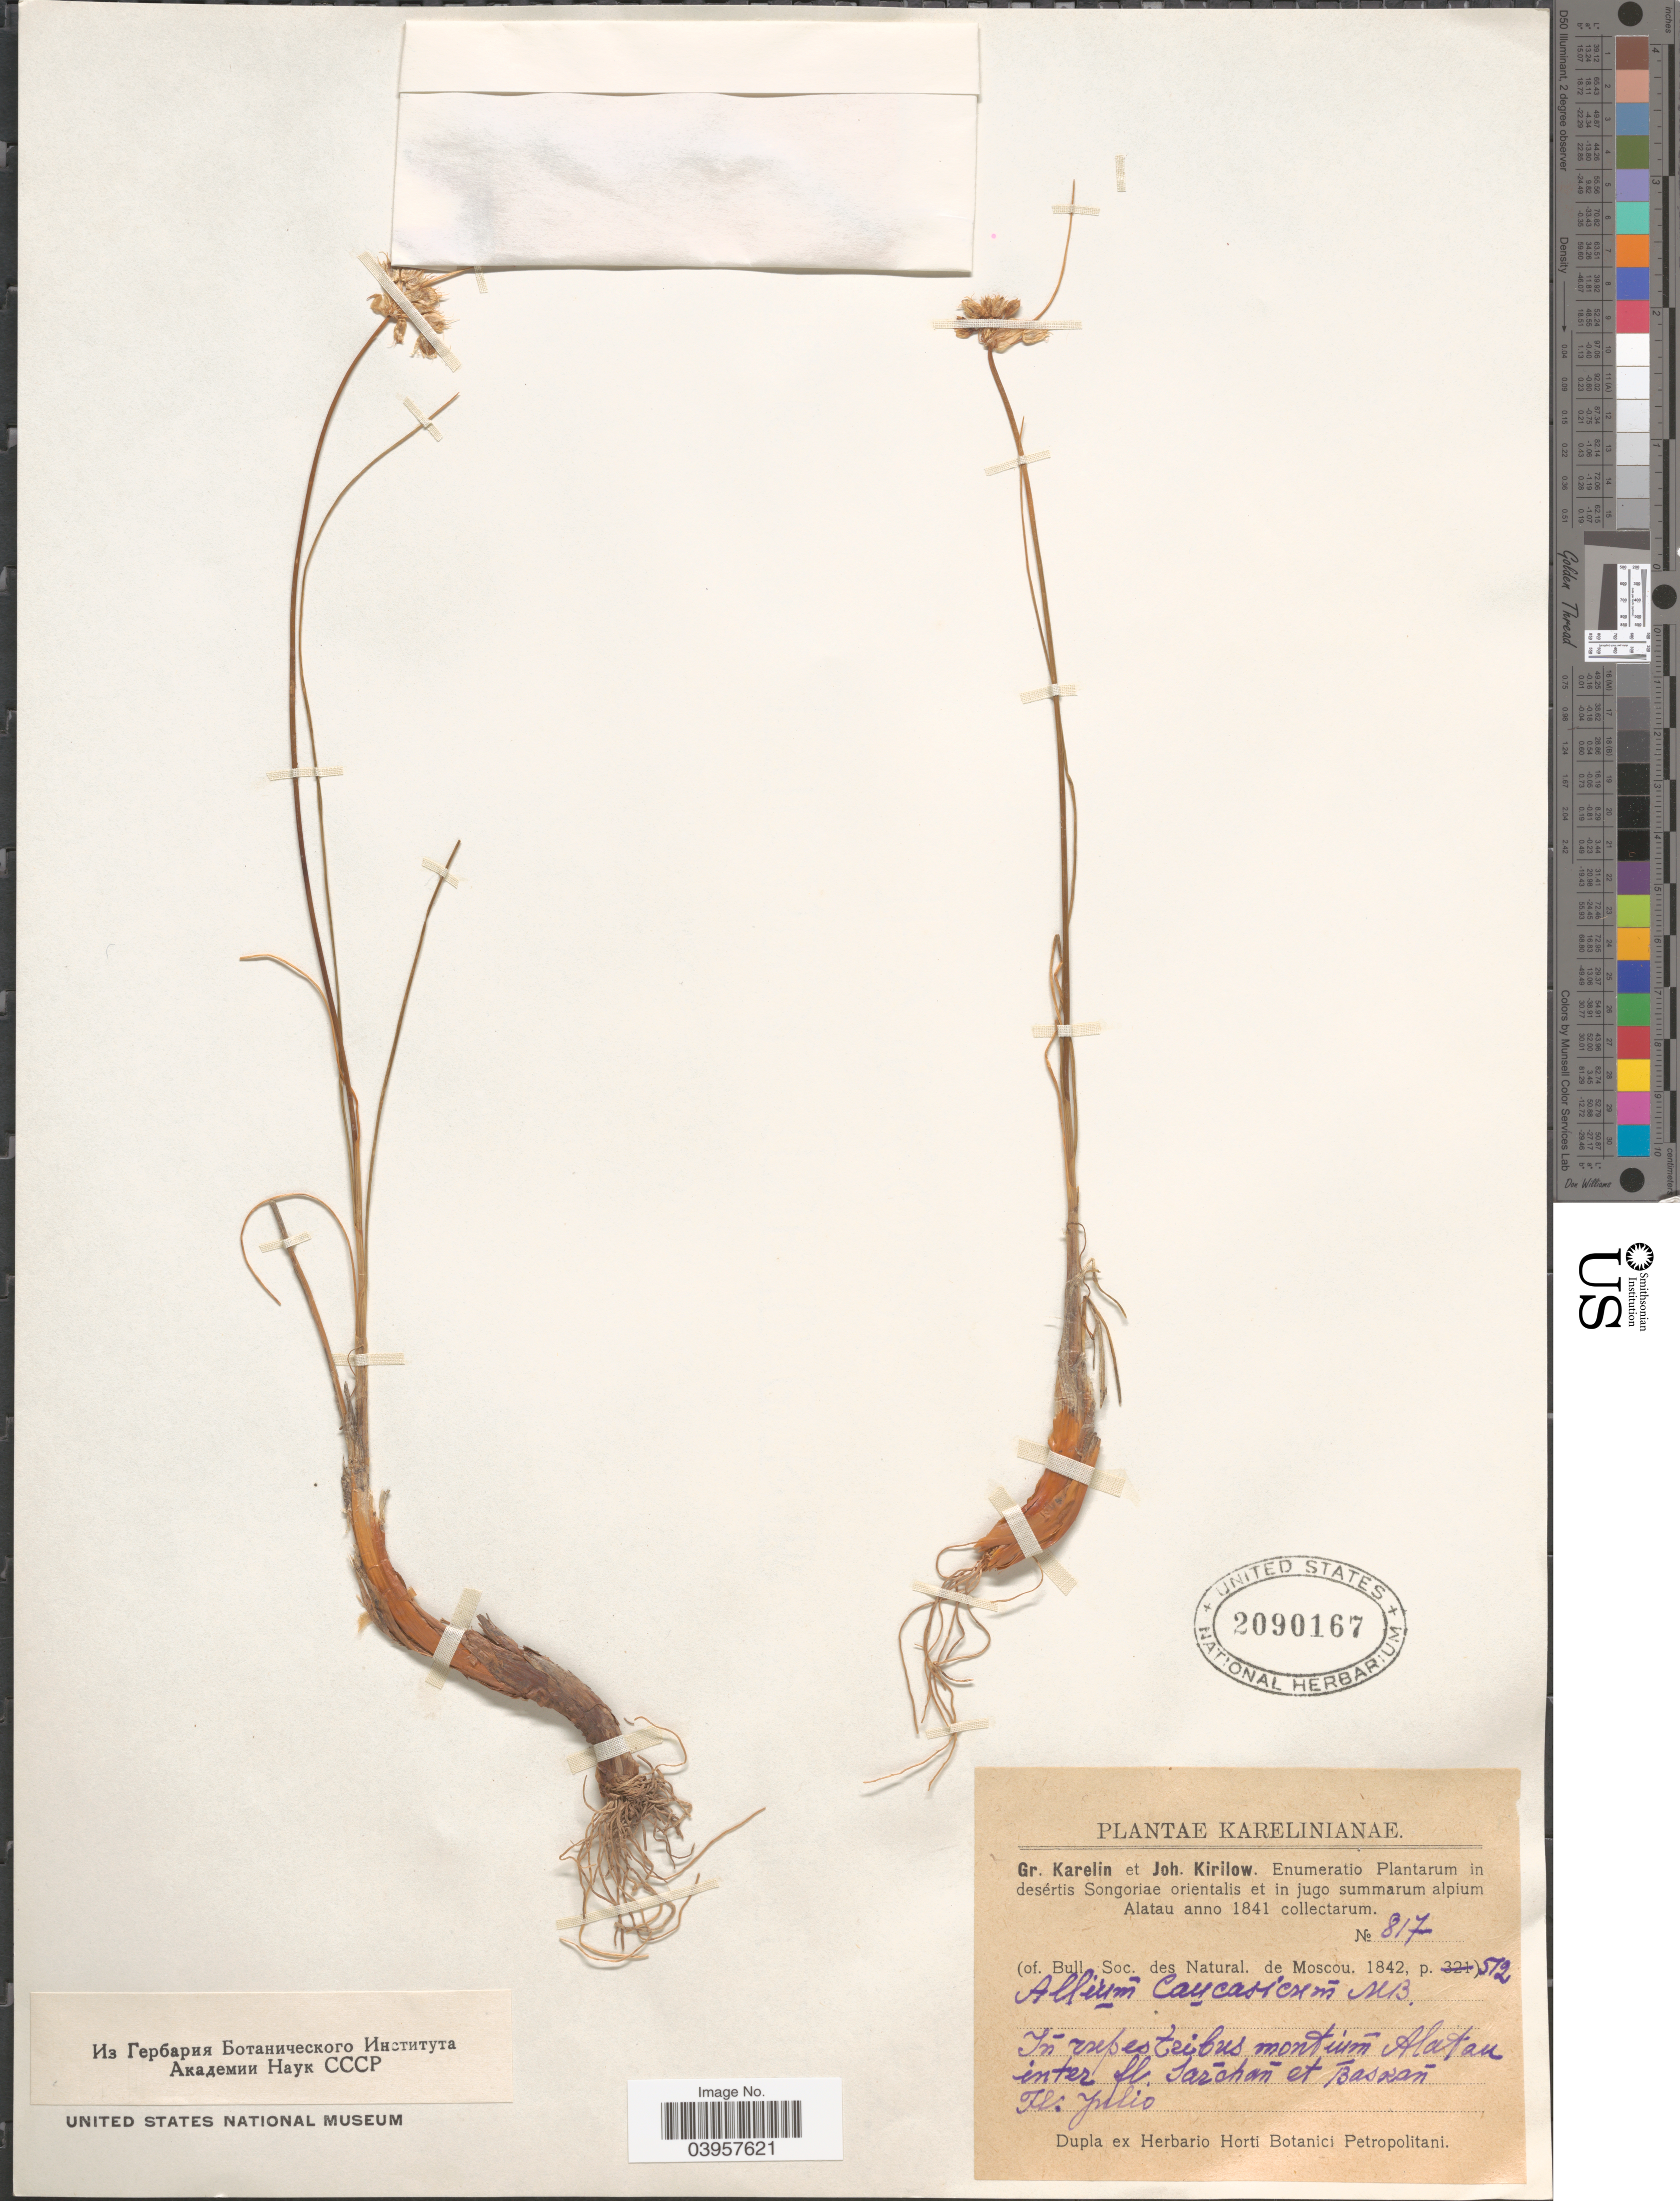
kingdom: Plantae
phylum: Tracheophyta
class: Liliopsida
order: Asparagales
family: Amaryllidaceae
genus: Allium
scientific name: Allium caucasicum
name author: M. Bieb.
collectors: G. Karelin & I. P. Kirilov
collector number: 817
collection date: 1841-07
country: Kazakhstan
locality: In desértis Songoriae orientalis et in jugo summarum alpium Alatau. In rupestribus montium Alatau inter fl. Sarchan et Baskan.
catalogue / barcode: US 2090167